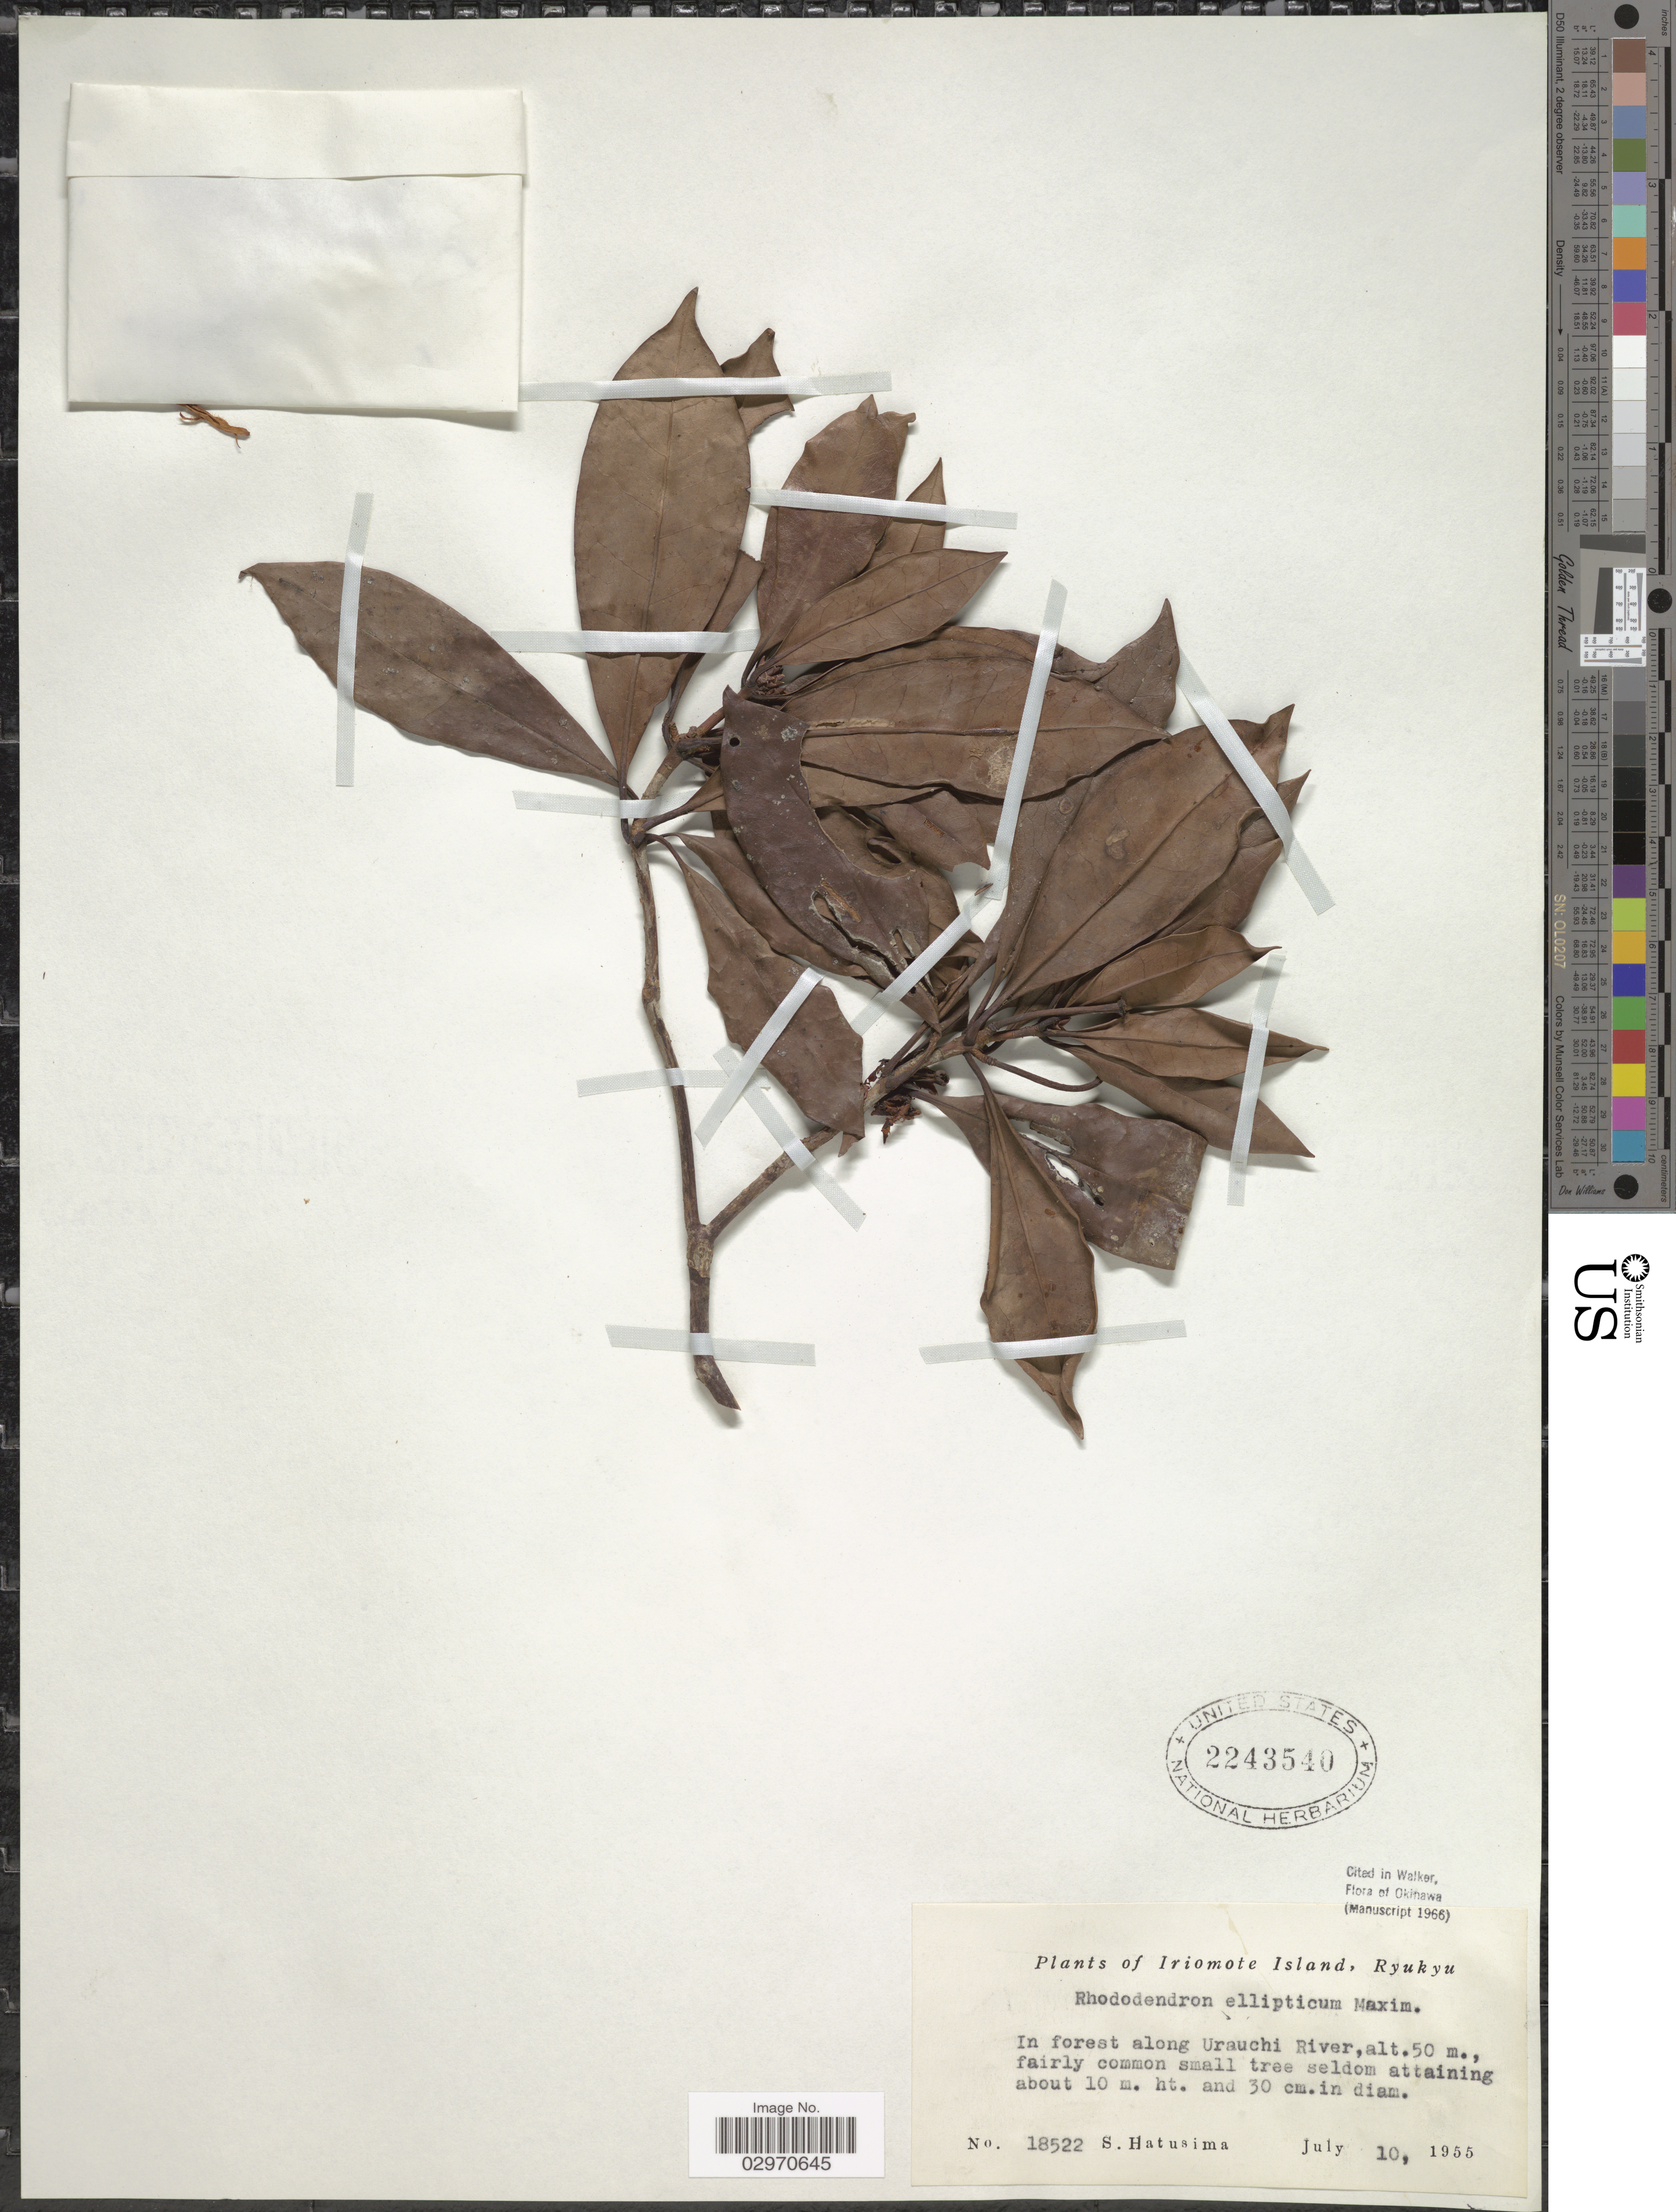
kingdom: Plantae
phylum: Tracheophyta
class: Magnoliopsida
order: Ericales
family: Ericaceae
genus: Rhododendron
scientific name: Rhododendron ellipticum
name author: Hoffmanns.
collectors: S. Hatusima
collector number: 18522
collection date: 1955-07-10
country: Japan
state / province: Okinawa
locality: Iriomote Island, Ryukyu. In forest along Urauchi River.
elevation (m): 50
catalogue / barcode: US 2243540